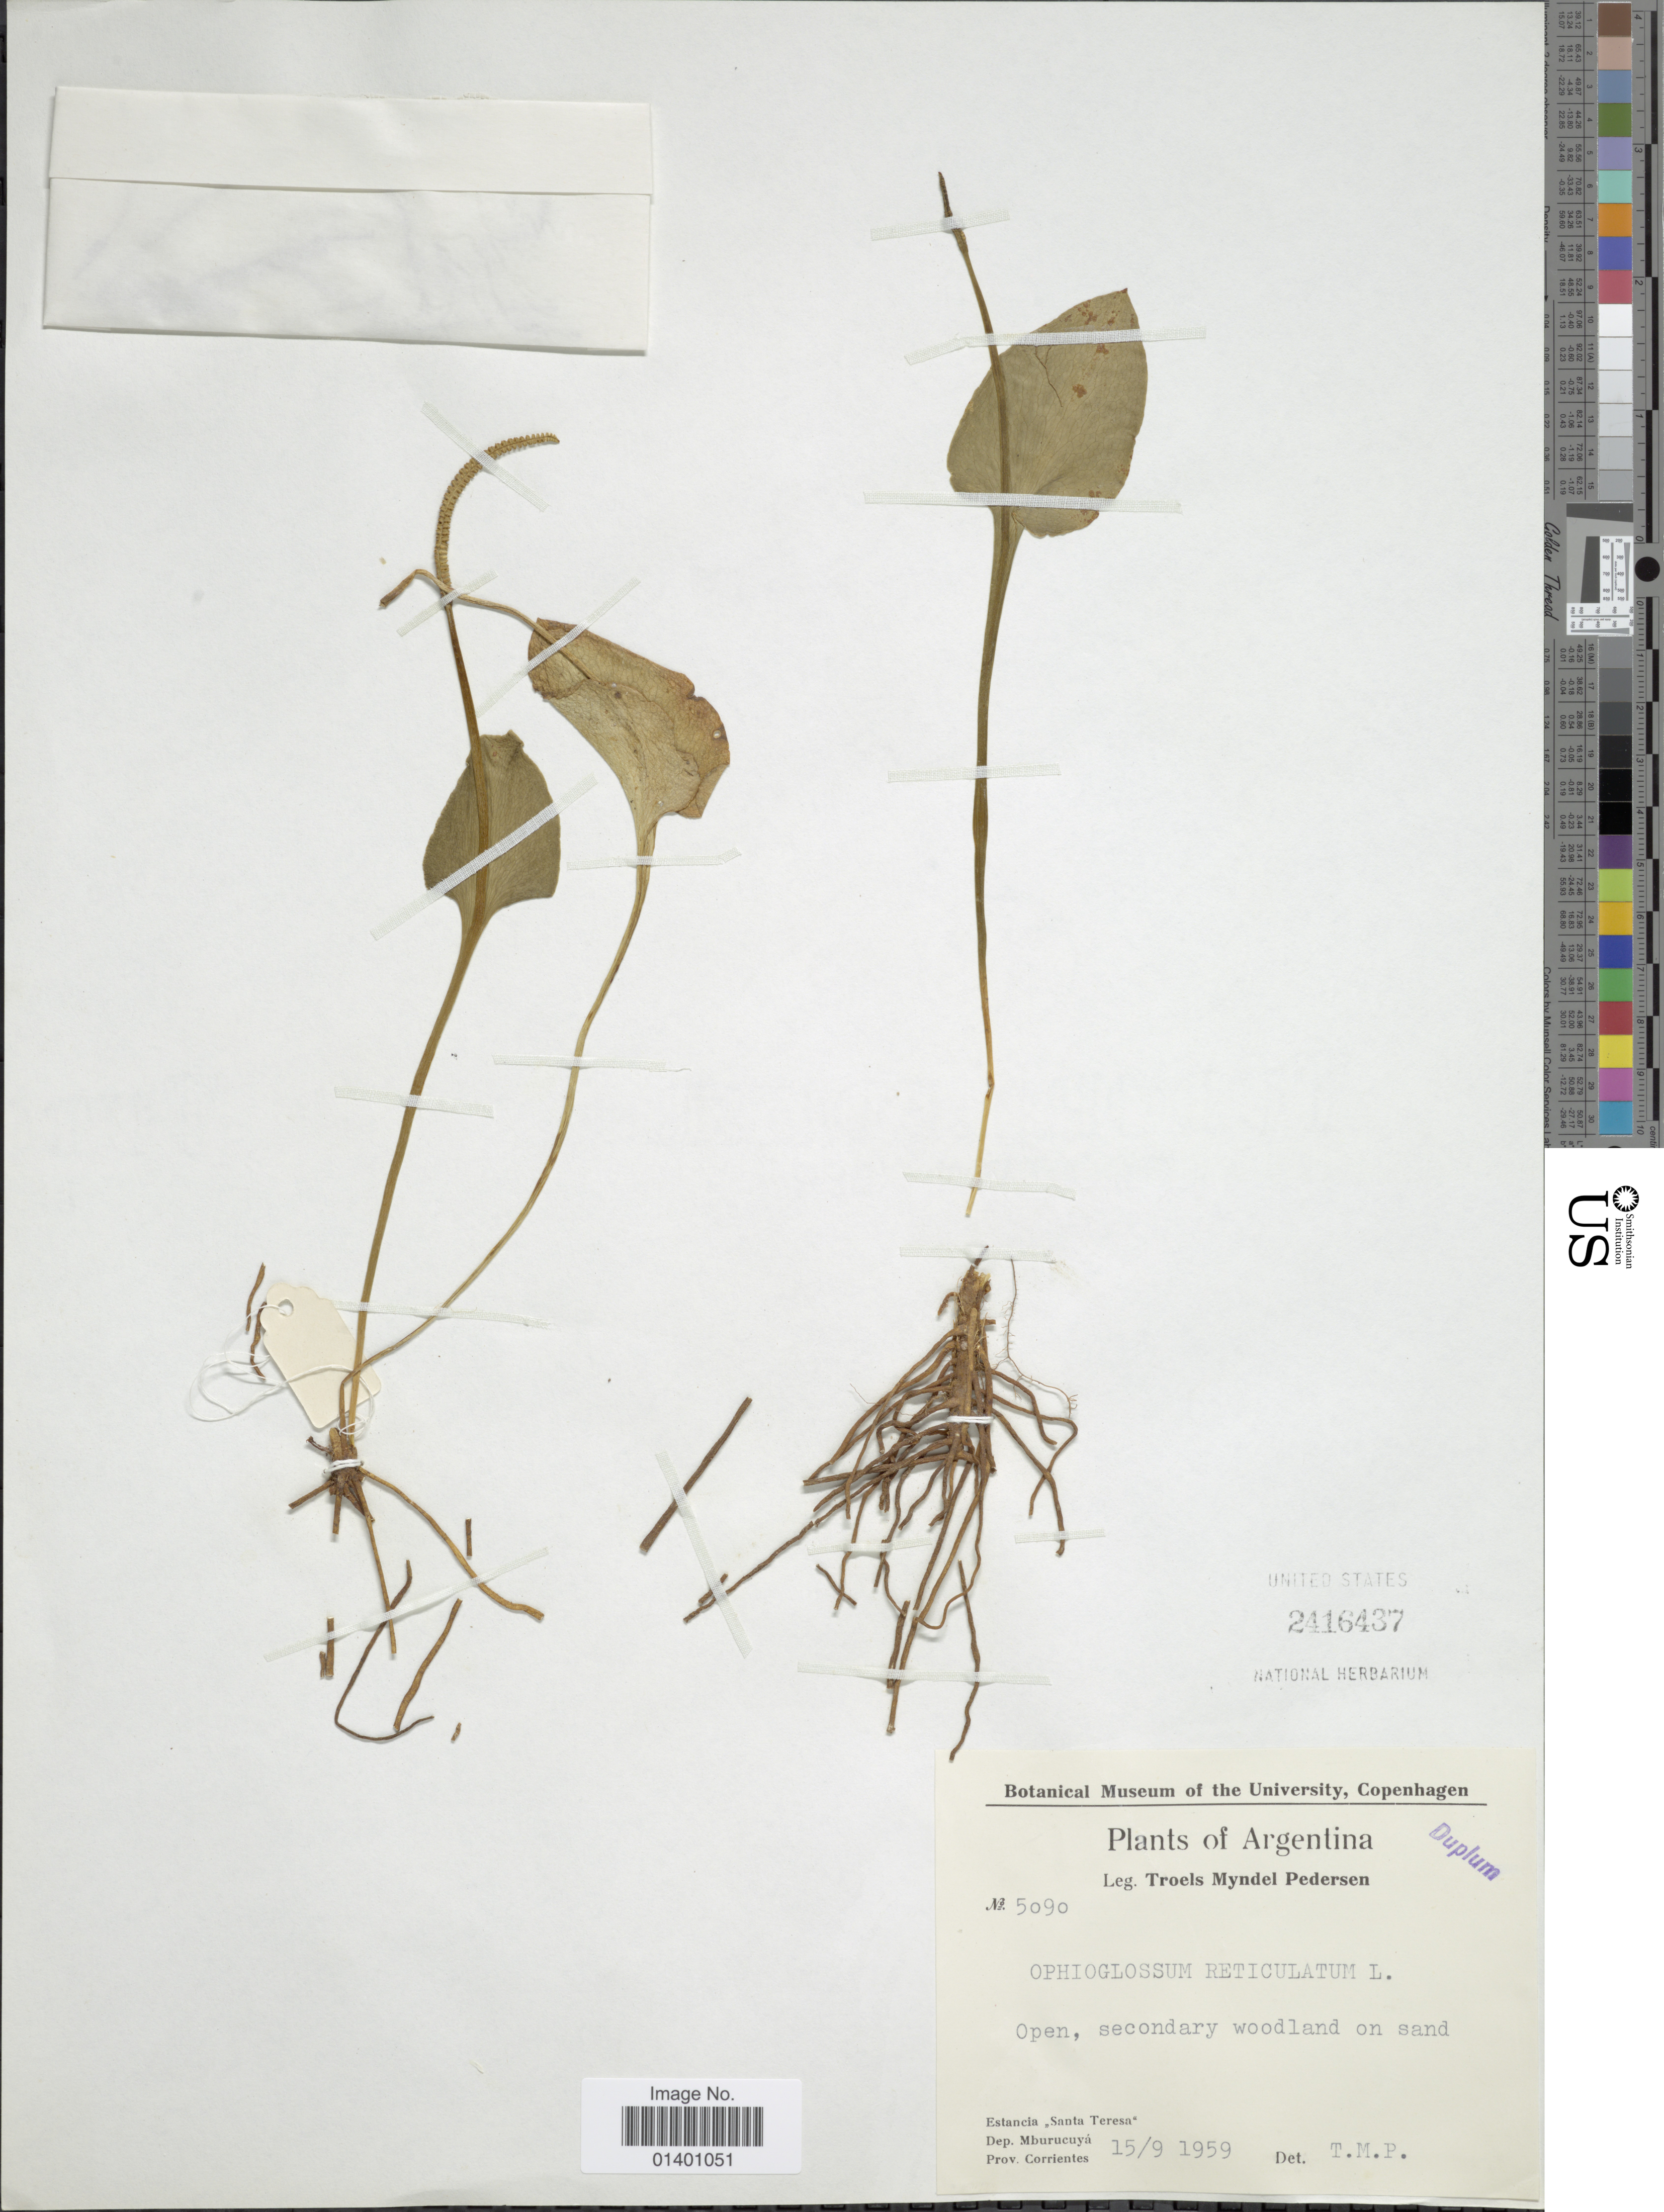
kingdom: Plantae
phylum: Tracheophyta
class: Polypodiopsida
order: Ophioglossales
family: Ophioglossaceae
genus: Ophioglossum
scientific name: Ophioglossum reticulatum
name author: L.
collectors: T. Pederson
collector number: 5090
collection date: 1959-09-15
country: Argentina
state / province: Corrientes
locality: Estancia "Santa Teresa", Dep. Mburucuyá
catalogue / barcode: US 2416437